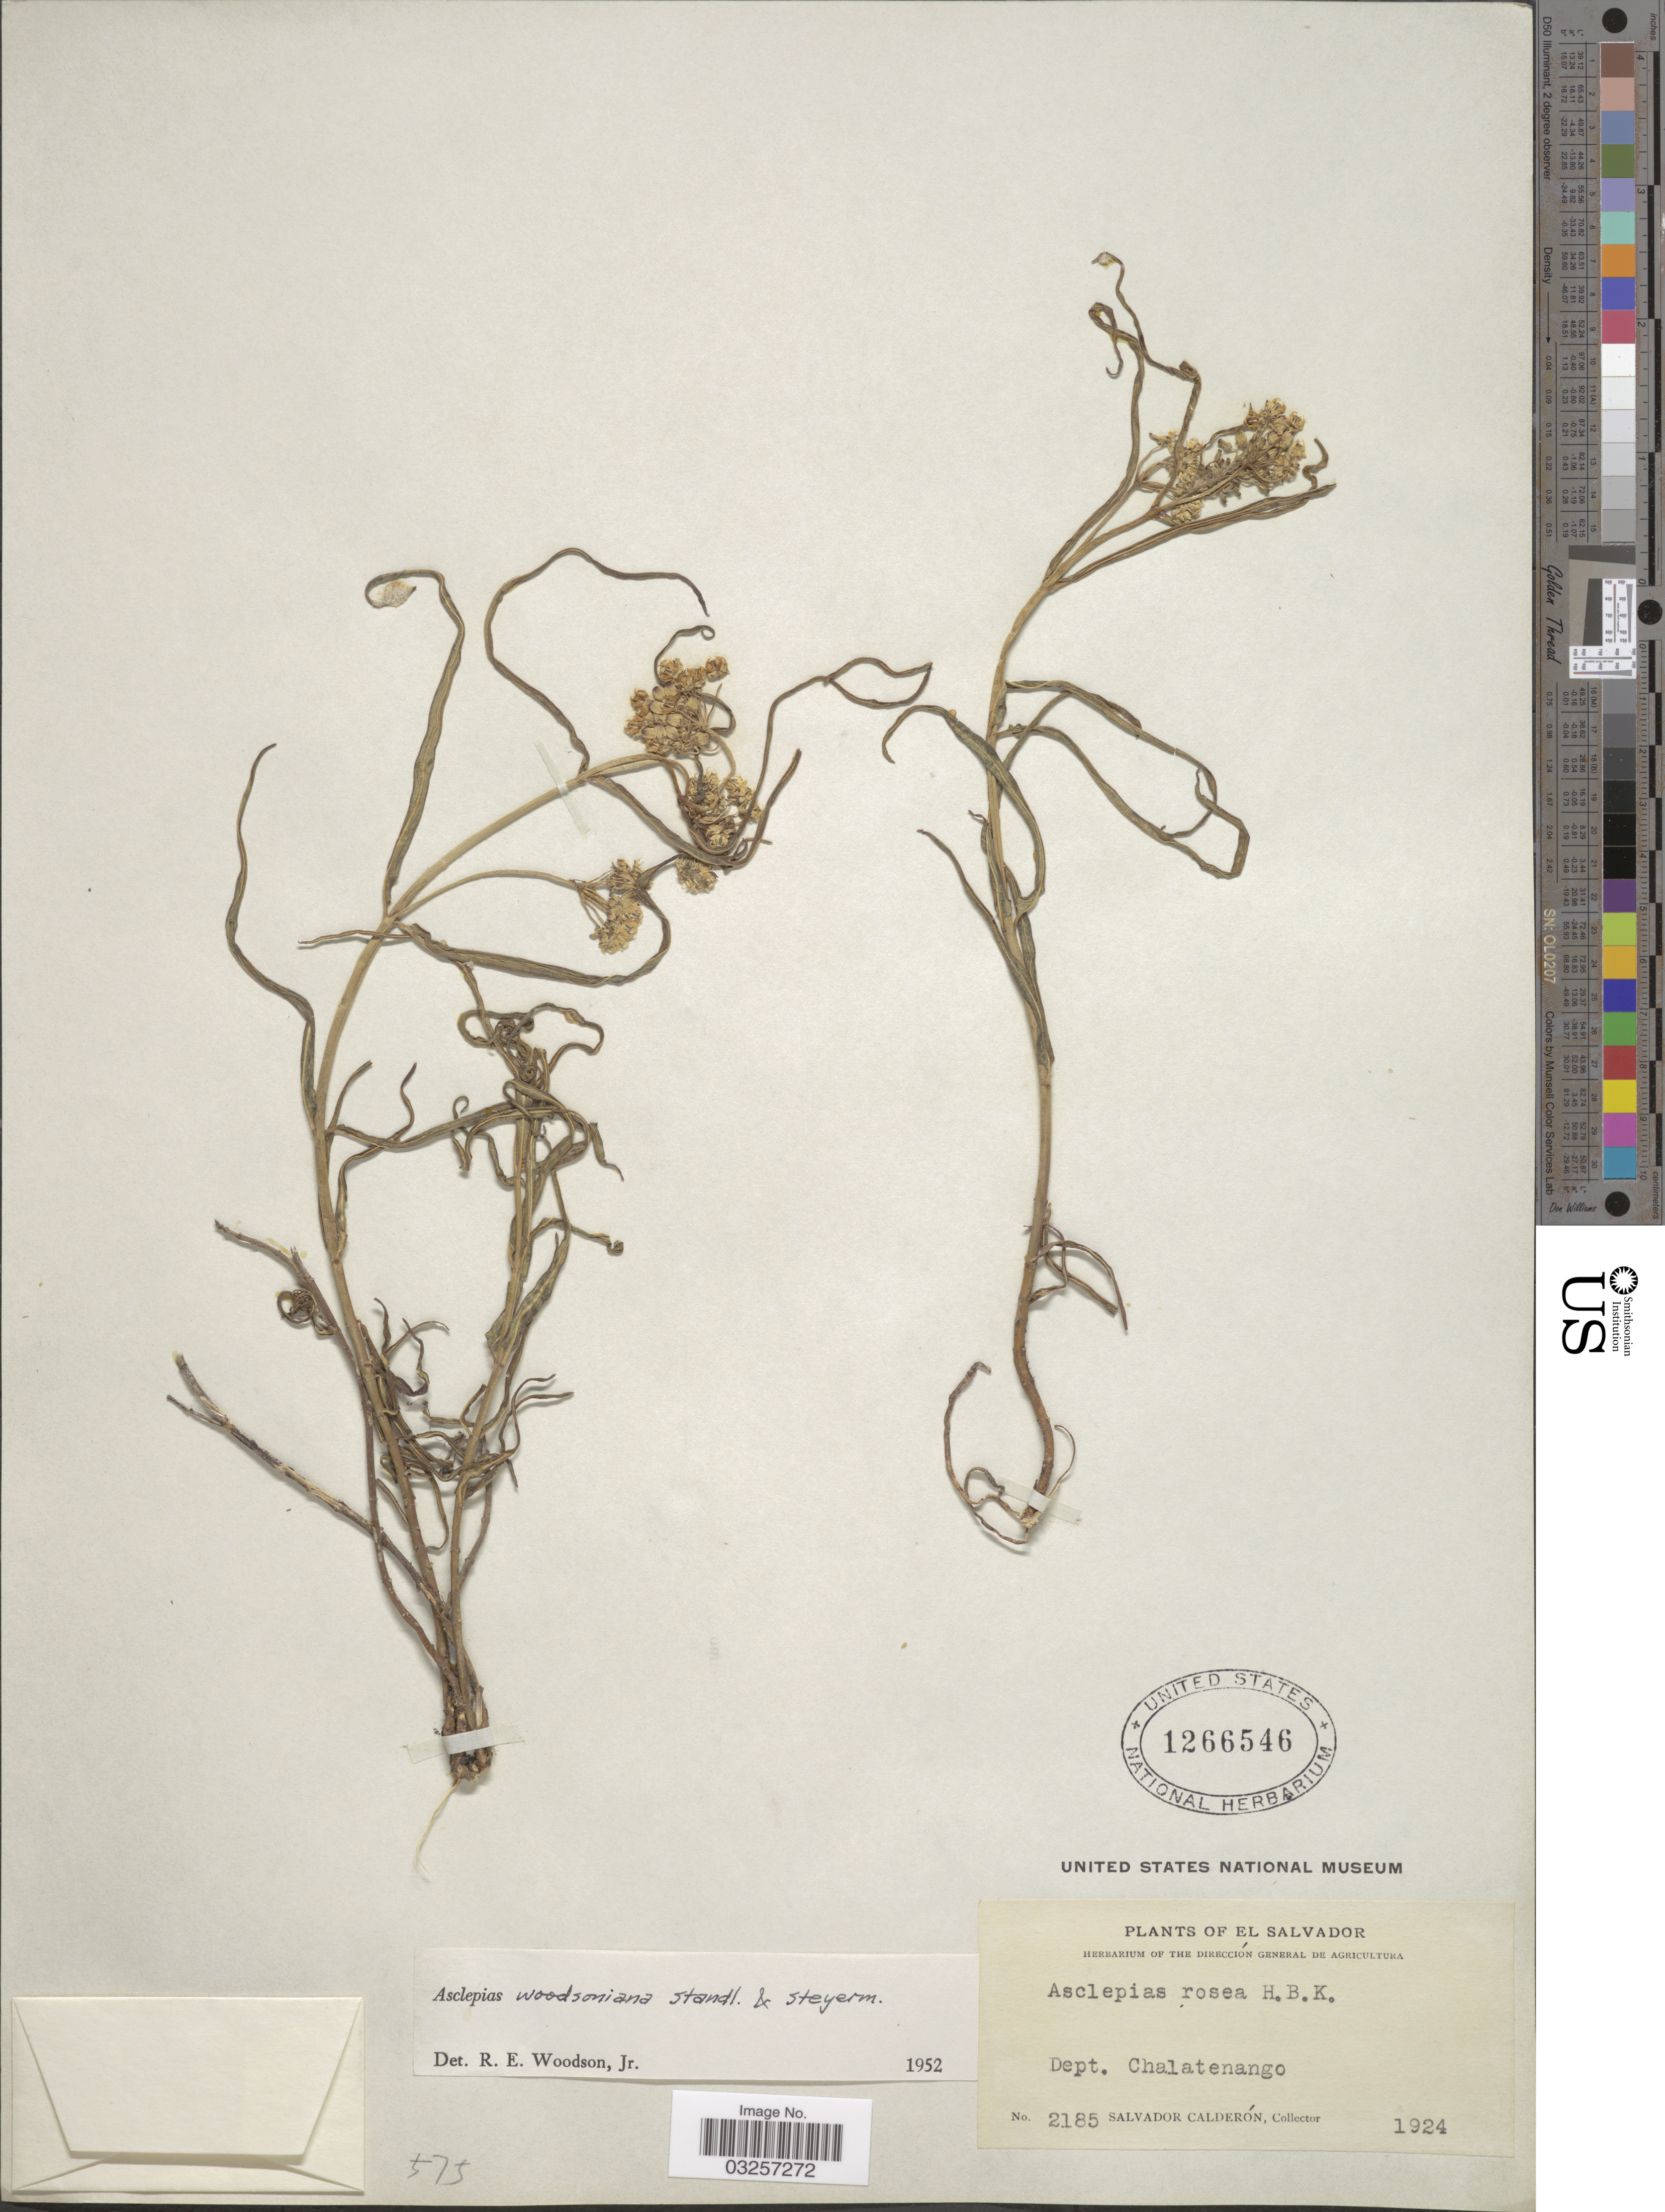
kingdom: Plantae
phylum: Tracheophyta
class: Magnoliopsida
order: Gentianales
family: Apocynaceae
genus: Asclepias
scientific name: Asclepias woodsoniana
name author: Standl. & Steyerm.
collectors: S. Calderón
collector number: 2185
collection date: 1924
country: El Salvador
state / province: Chalatenango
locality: Dept. Chalatenango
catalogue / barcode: US 1266546